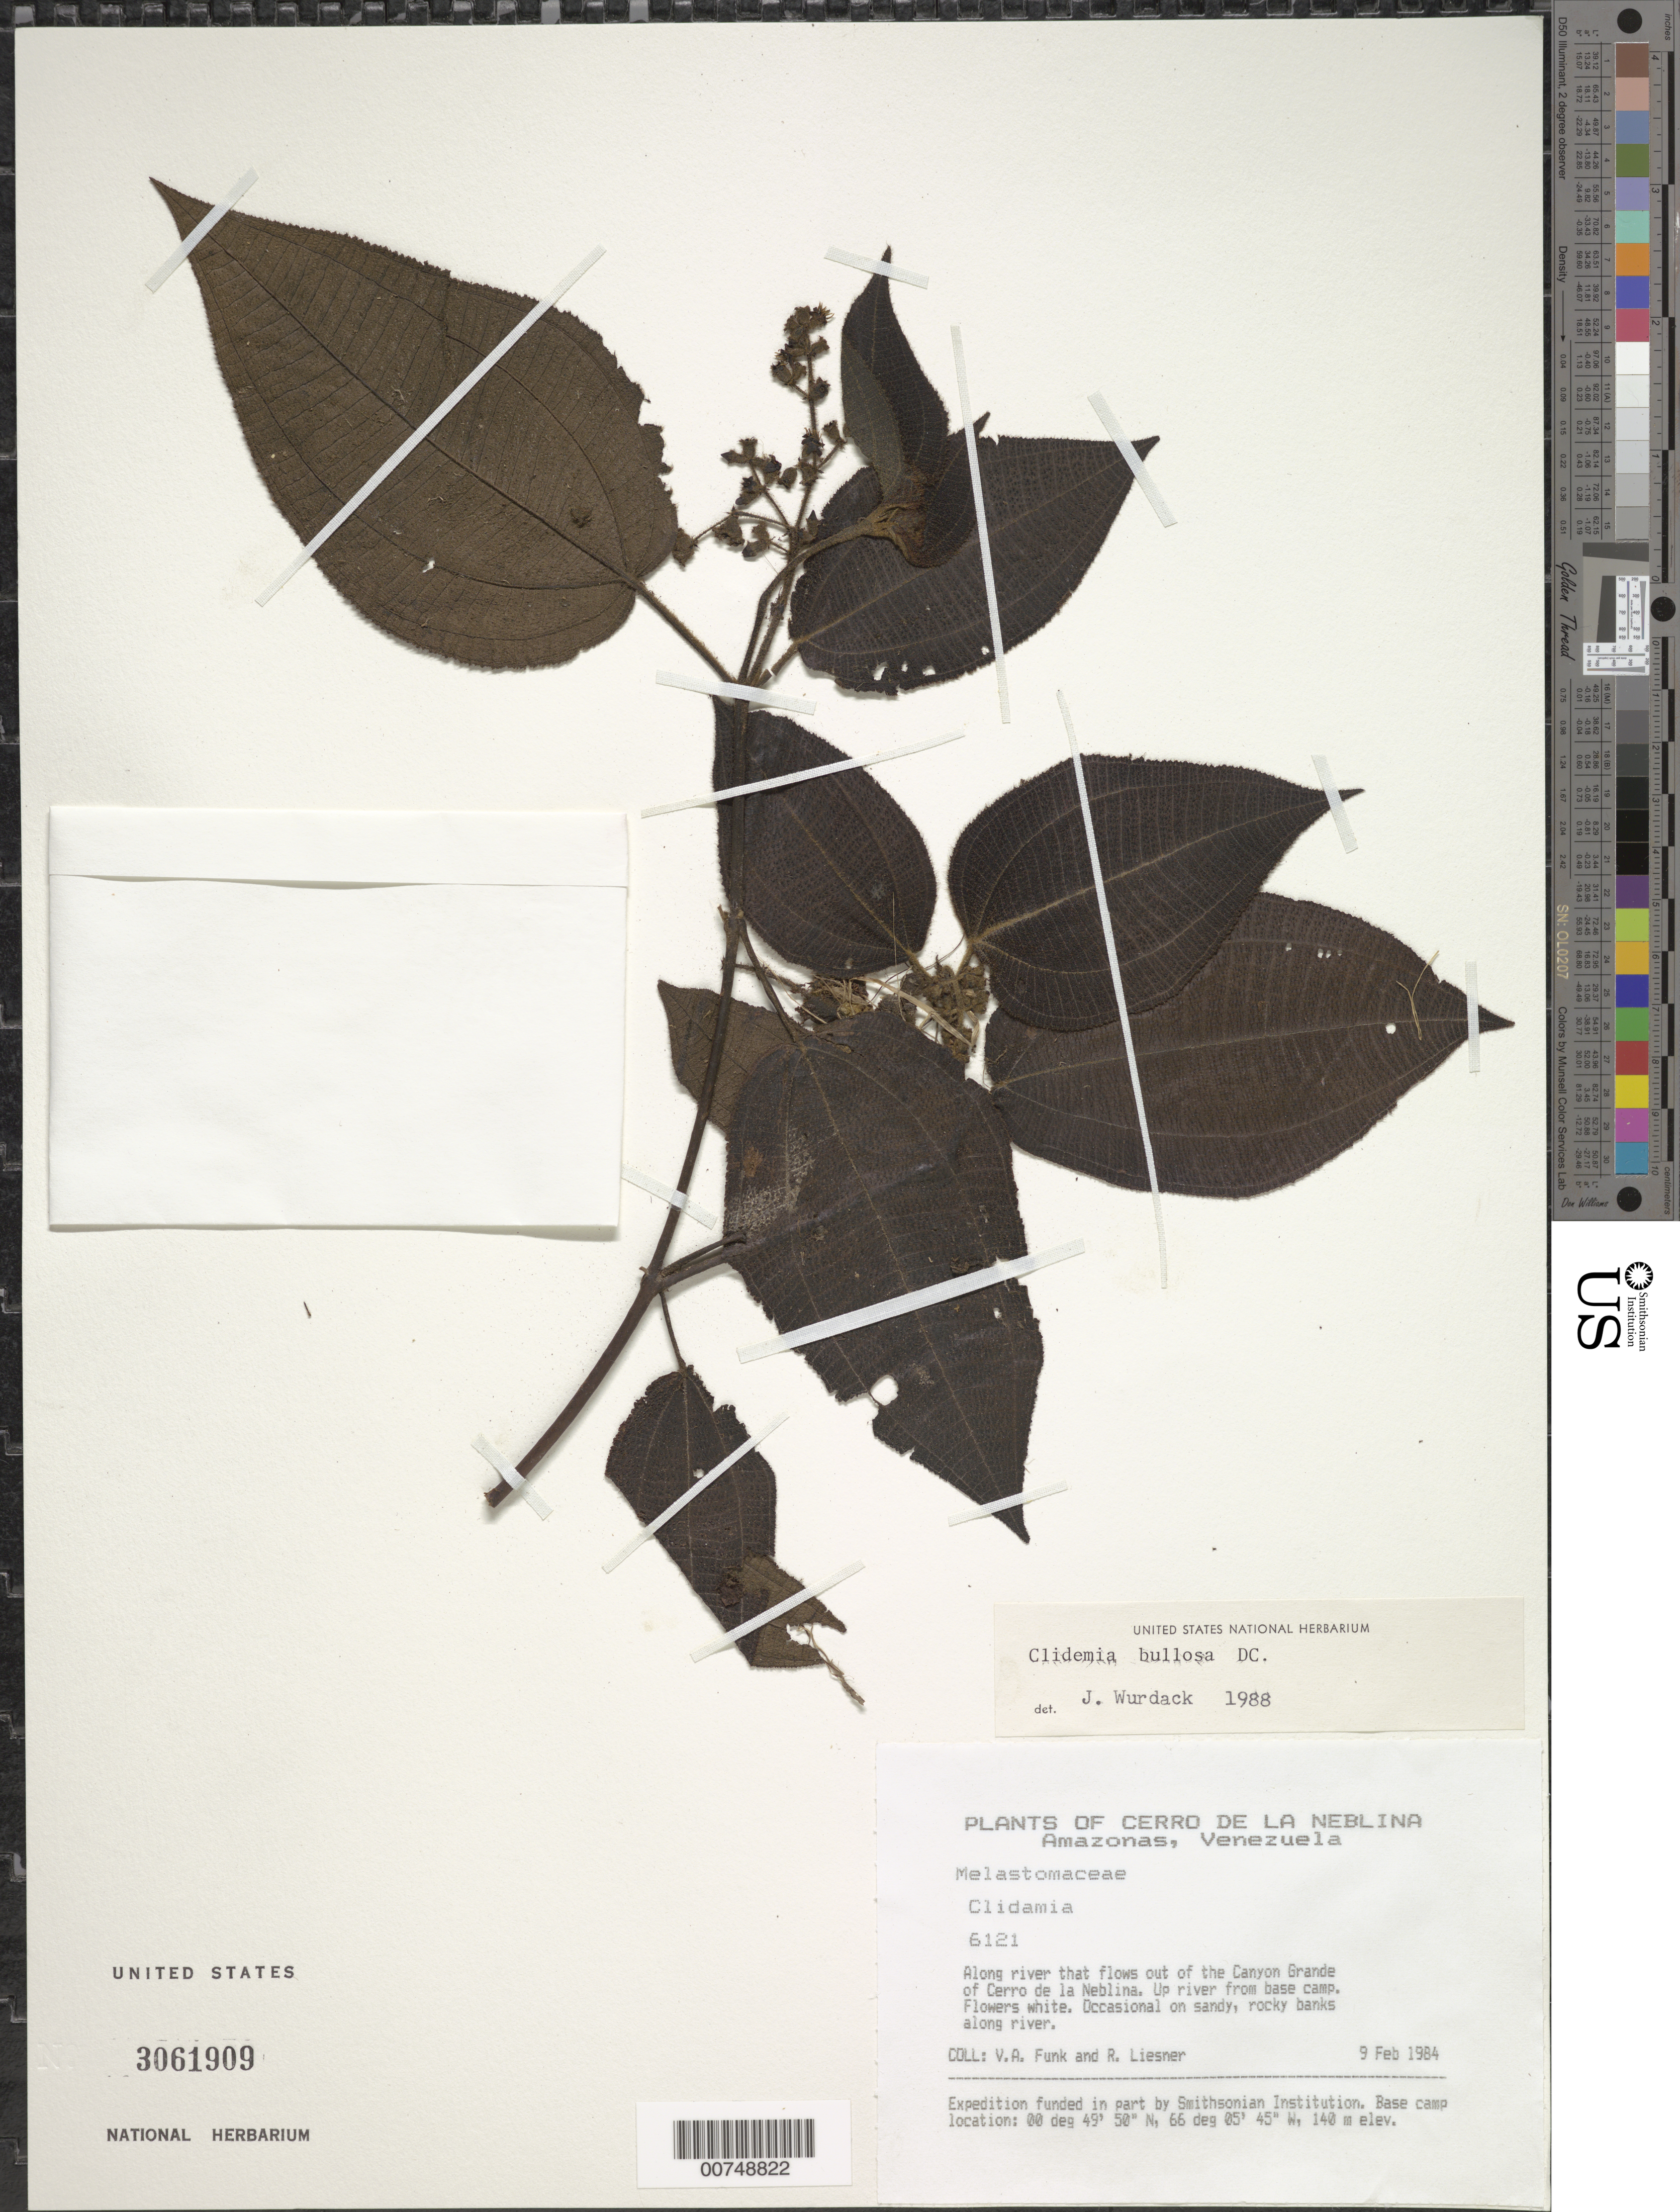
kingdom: Plantae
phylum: Tracheophyta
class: Magnoliopsida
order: Myrtales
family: Melastomataceae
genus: Clidemia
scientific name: Clidemia bullosa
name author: DC.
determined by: Wurdack, John J., (US), US (UNITED STATES)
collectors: V. Funk & R. L. Liesner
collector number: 6121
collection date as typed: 9-Feb-84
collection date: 1984-02-09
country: Venezuela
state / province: Amazonas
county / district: Río Negro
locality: Canyon Grande, Cerro de la Neblina, upriver from base camp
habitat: Sandy rocky banks along river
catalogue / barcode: US 3061909